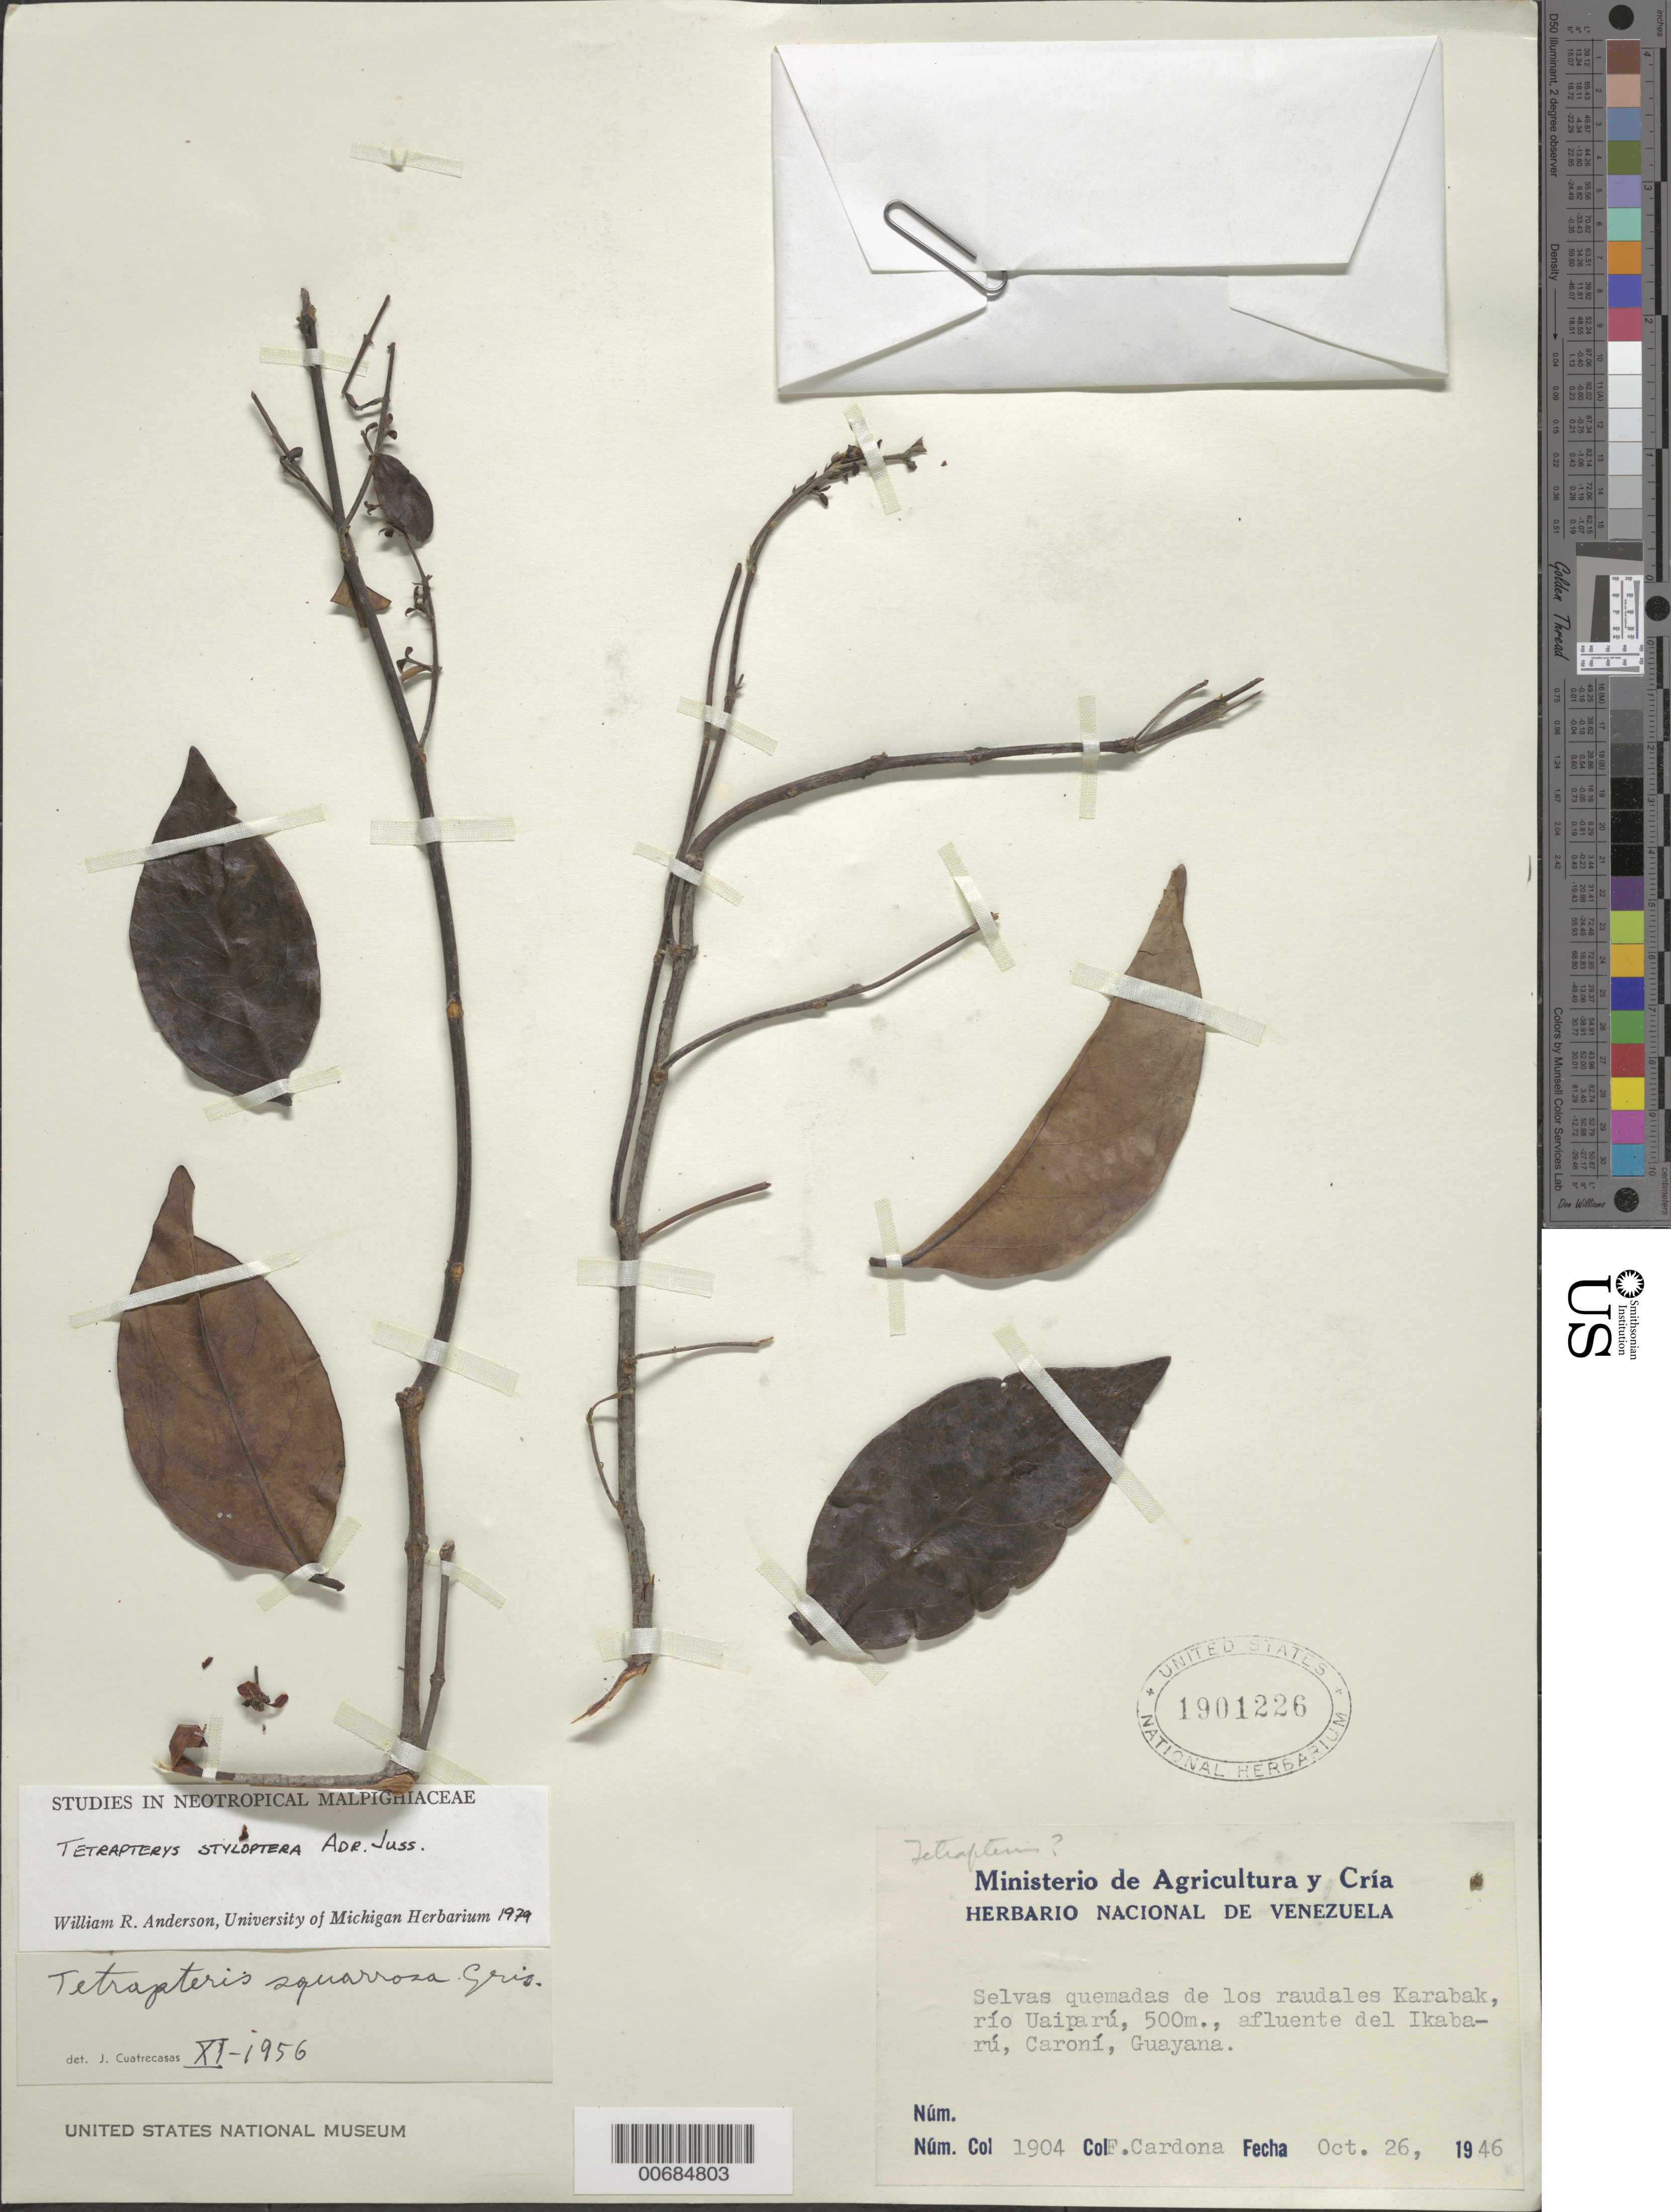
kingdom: Plantae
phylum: Tracheophyta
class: Magnoliopsida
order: Malpighiales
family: Malpighiaceae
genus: Glicophyllum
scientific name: Glicophyllum stylopterum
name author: (A. Juss.) R.F. Almeida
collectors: F. Cardona Puig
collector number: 1904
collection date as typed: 26-Oct-46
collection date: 1946-10-26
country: Venezuela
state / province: Bolívar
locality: Río Uaiparú, affl. del Ikabarú, Río Caroní, Guayana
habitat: Selvas quemadas de los raudales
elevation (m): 500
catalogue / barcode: US 1901226